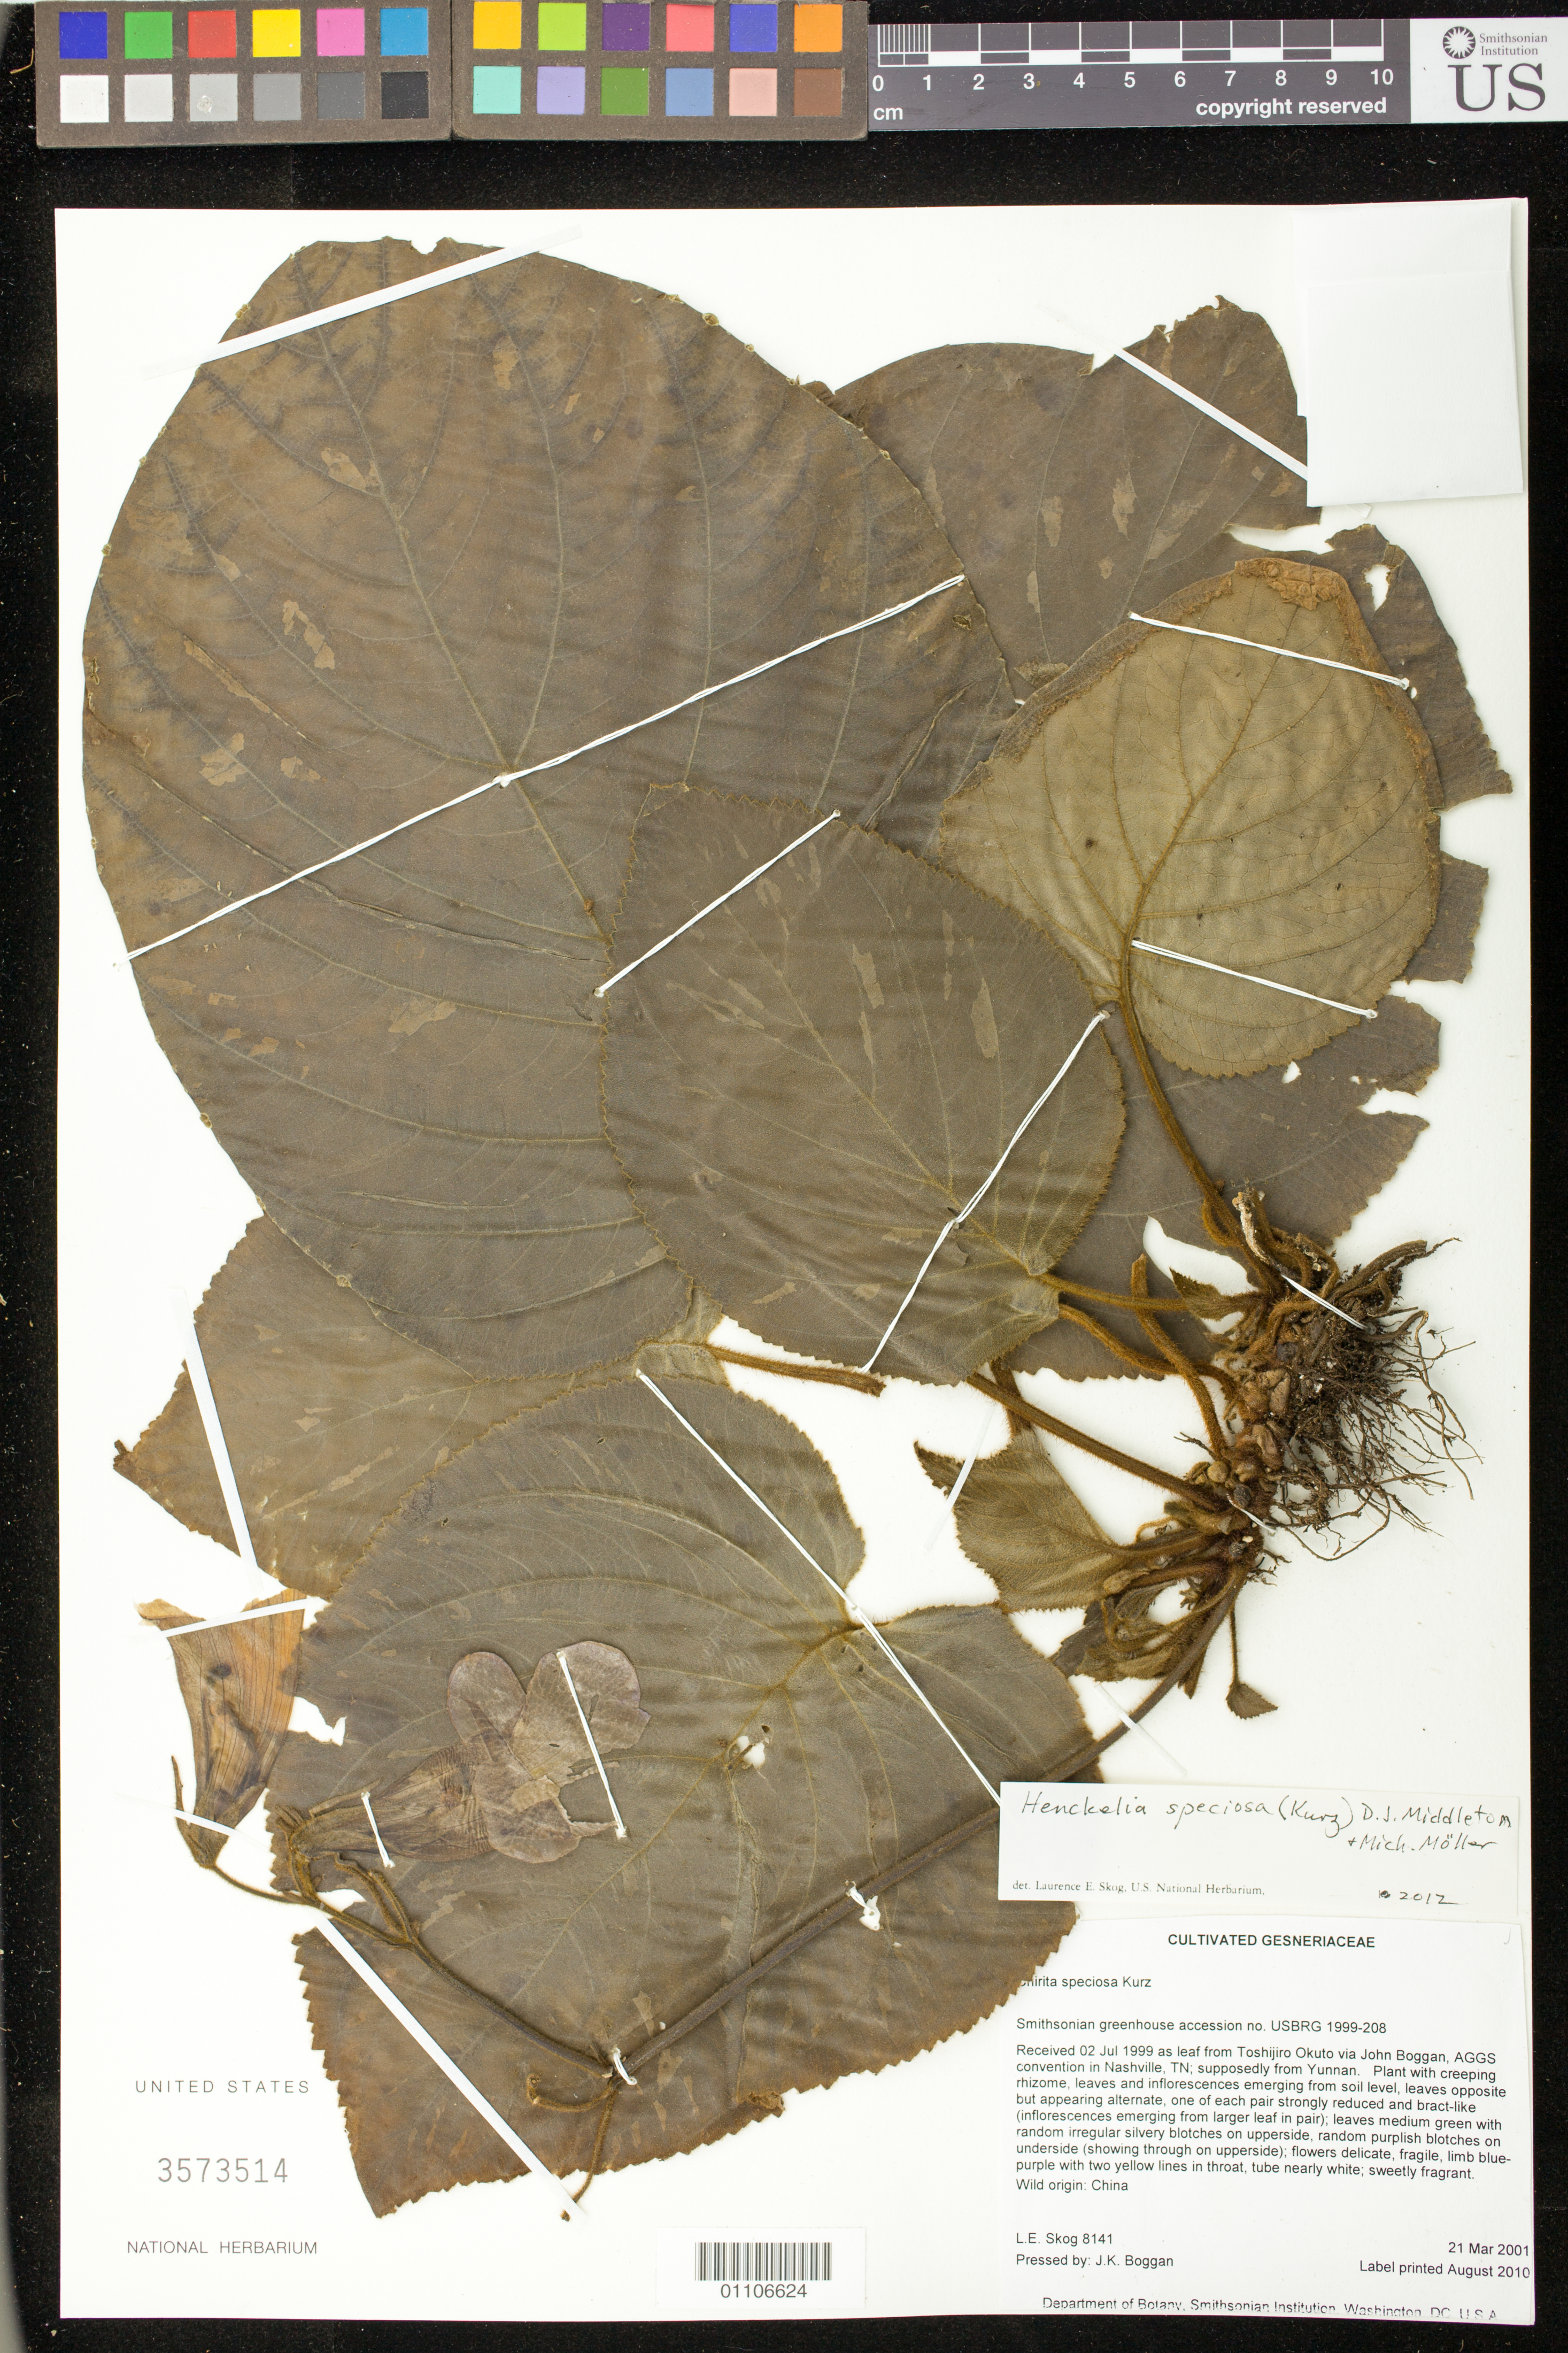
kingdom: Plantae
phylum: Tracheophyta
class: Magnoliopsida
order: Lamiales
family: Gesneriaceae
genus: Henckelia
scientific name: Henckelia speciosa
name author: (Kurz) D.J. Middleton & Mich. Möller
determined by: Skog, Laurence E.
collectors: L. E. Skog & J. K. Boggan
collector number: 8141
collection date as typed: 21 Mar 2001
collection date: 2001-03-21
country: China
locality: Department of Botany, Smithsonian Institution, Washington, DC, U.S.A.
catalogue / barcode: US 3573514